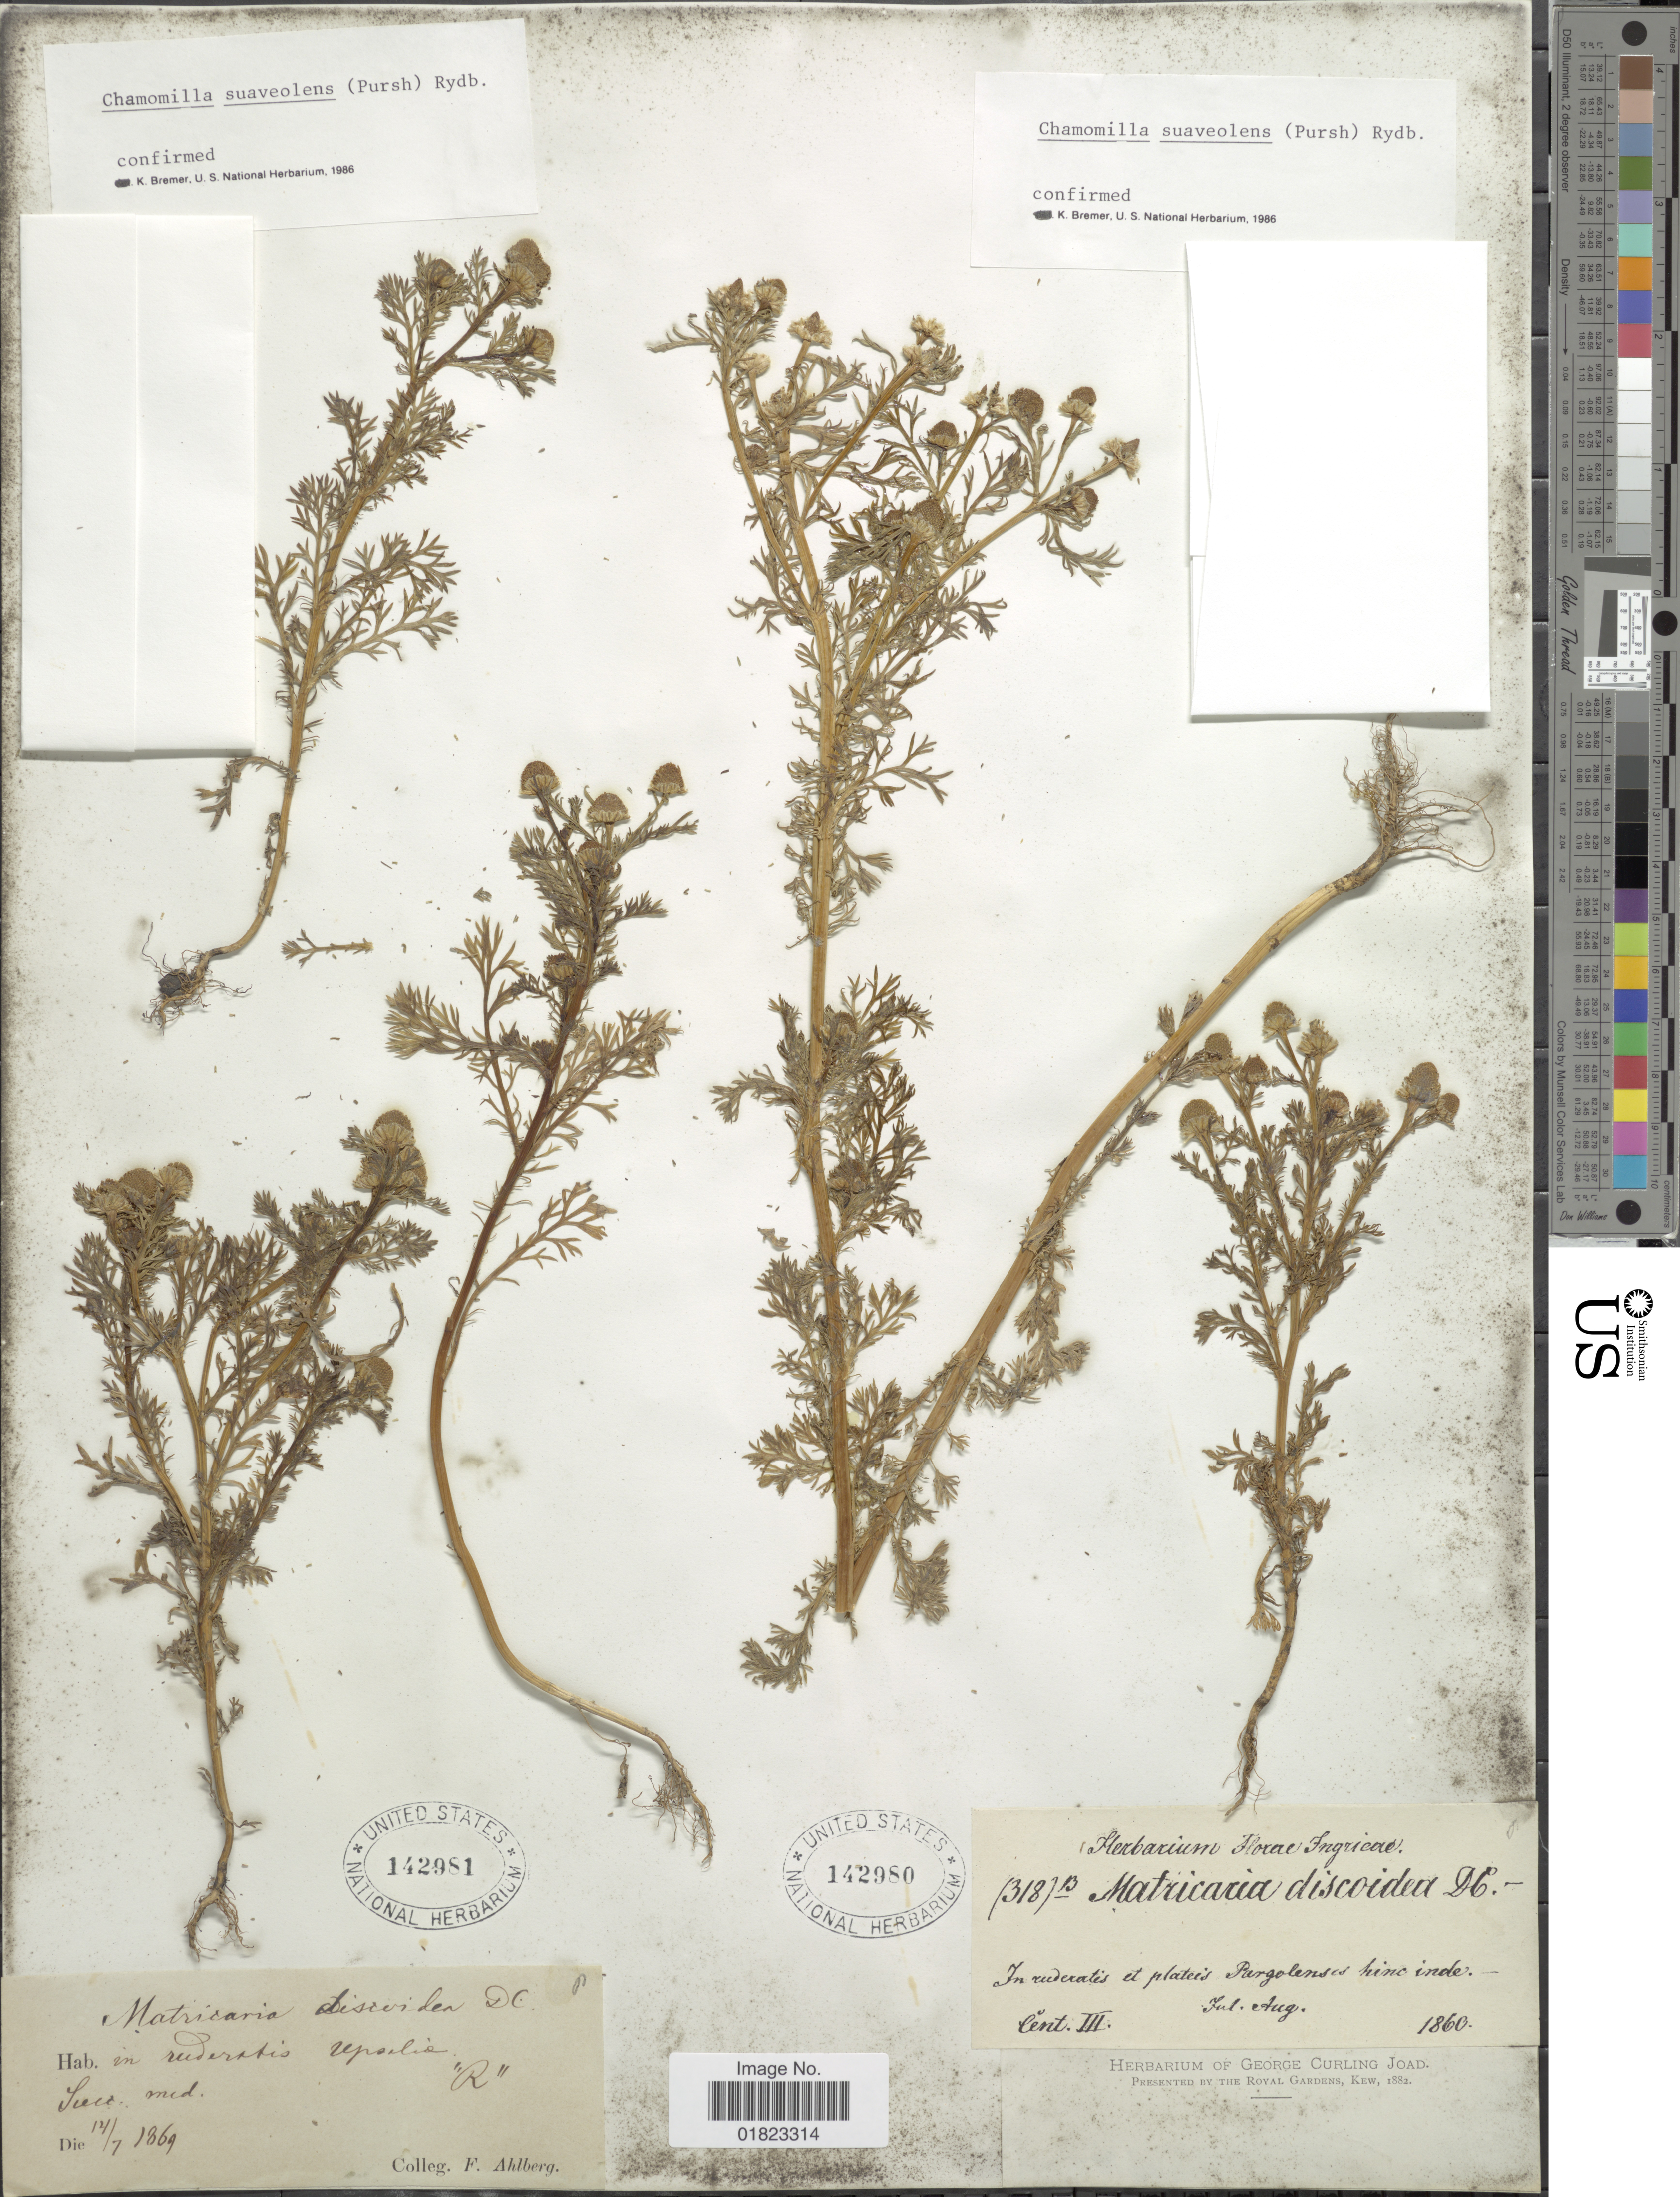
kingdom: Plantae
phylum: Tracheophyta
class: Magnoliopsida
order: Asterales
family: Asteraceae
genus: Matricaria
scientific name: Matricaria matricarioides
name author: (Less.) Porter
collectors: F. Ahlberg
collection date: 1869-07-14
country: Sweden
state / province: Uppsala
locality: In ruderalis Upsalia, Suec. med.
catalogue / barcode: US 142981